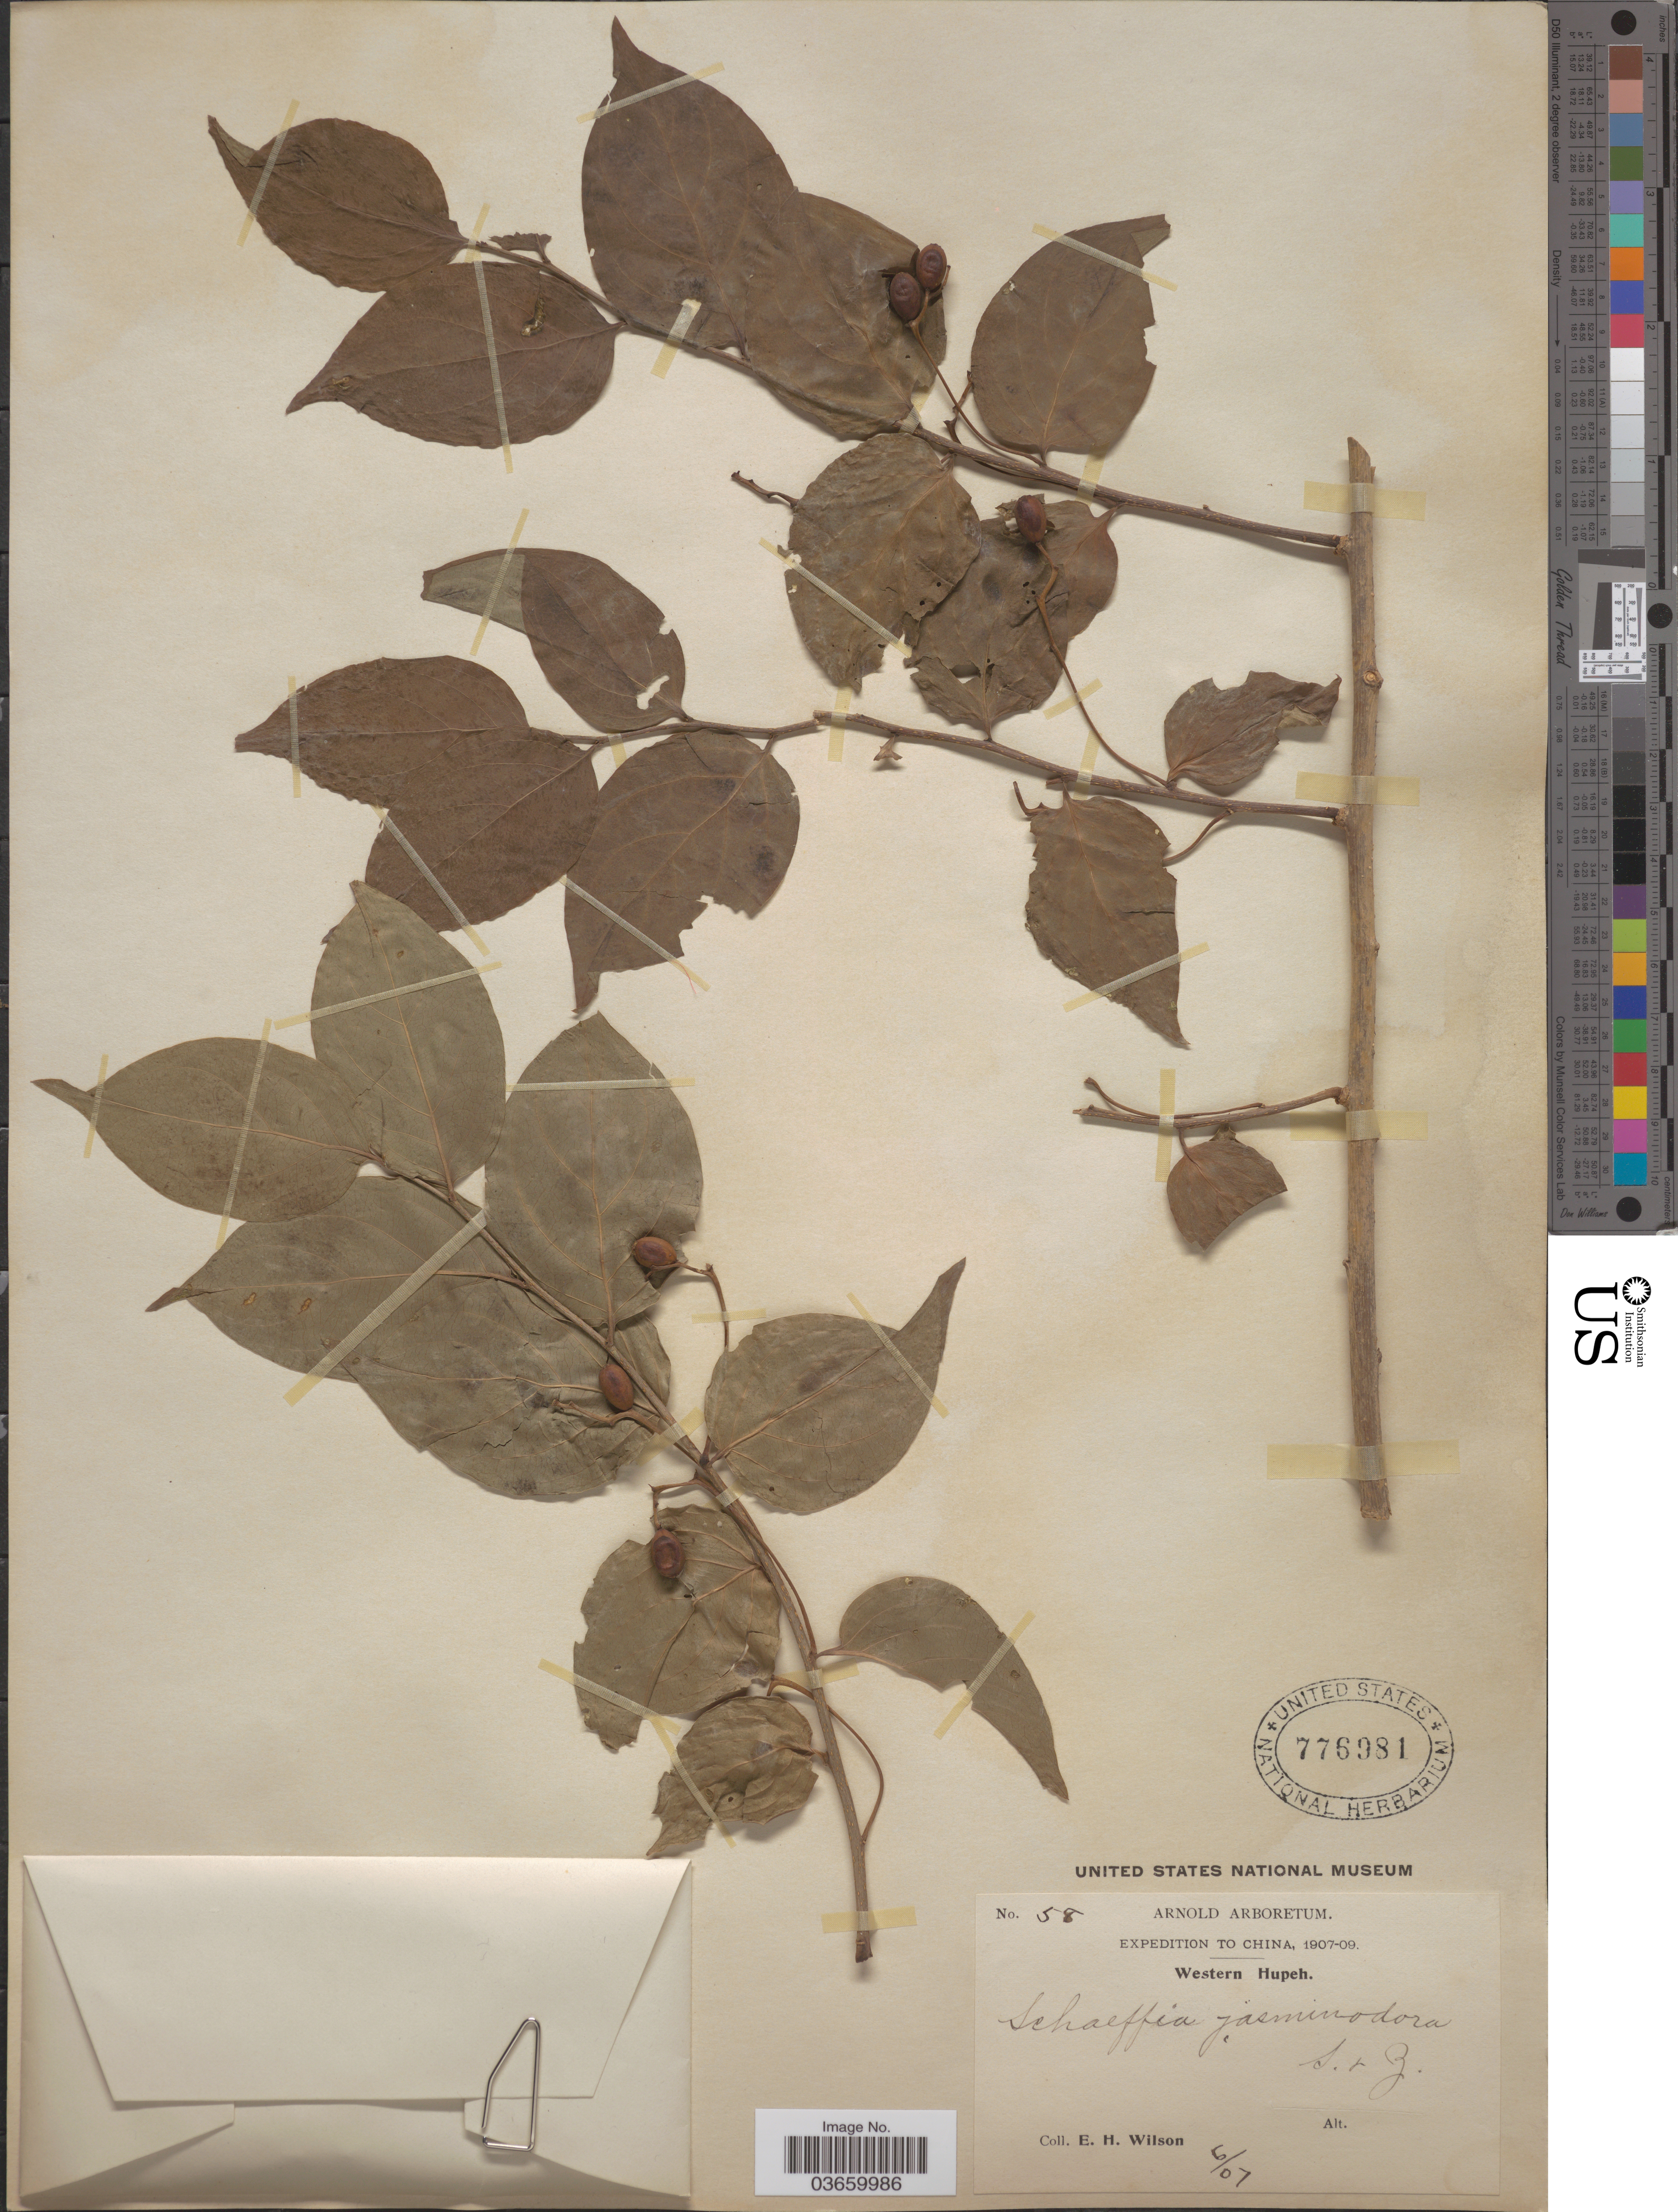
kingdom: Plantae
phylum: Tracheophyta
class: Magnoliopsida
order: Santalales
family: Schoepfiaceae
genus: Schoepfia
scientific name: Schoepfia jasminodora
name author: Zucc. & Siebold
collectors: E. Wilson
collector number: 58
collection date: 1907-06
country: China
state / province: Hubei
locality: Western Hupeh.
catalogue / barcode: US 776981